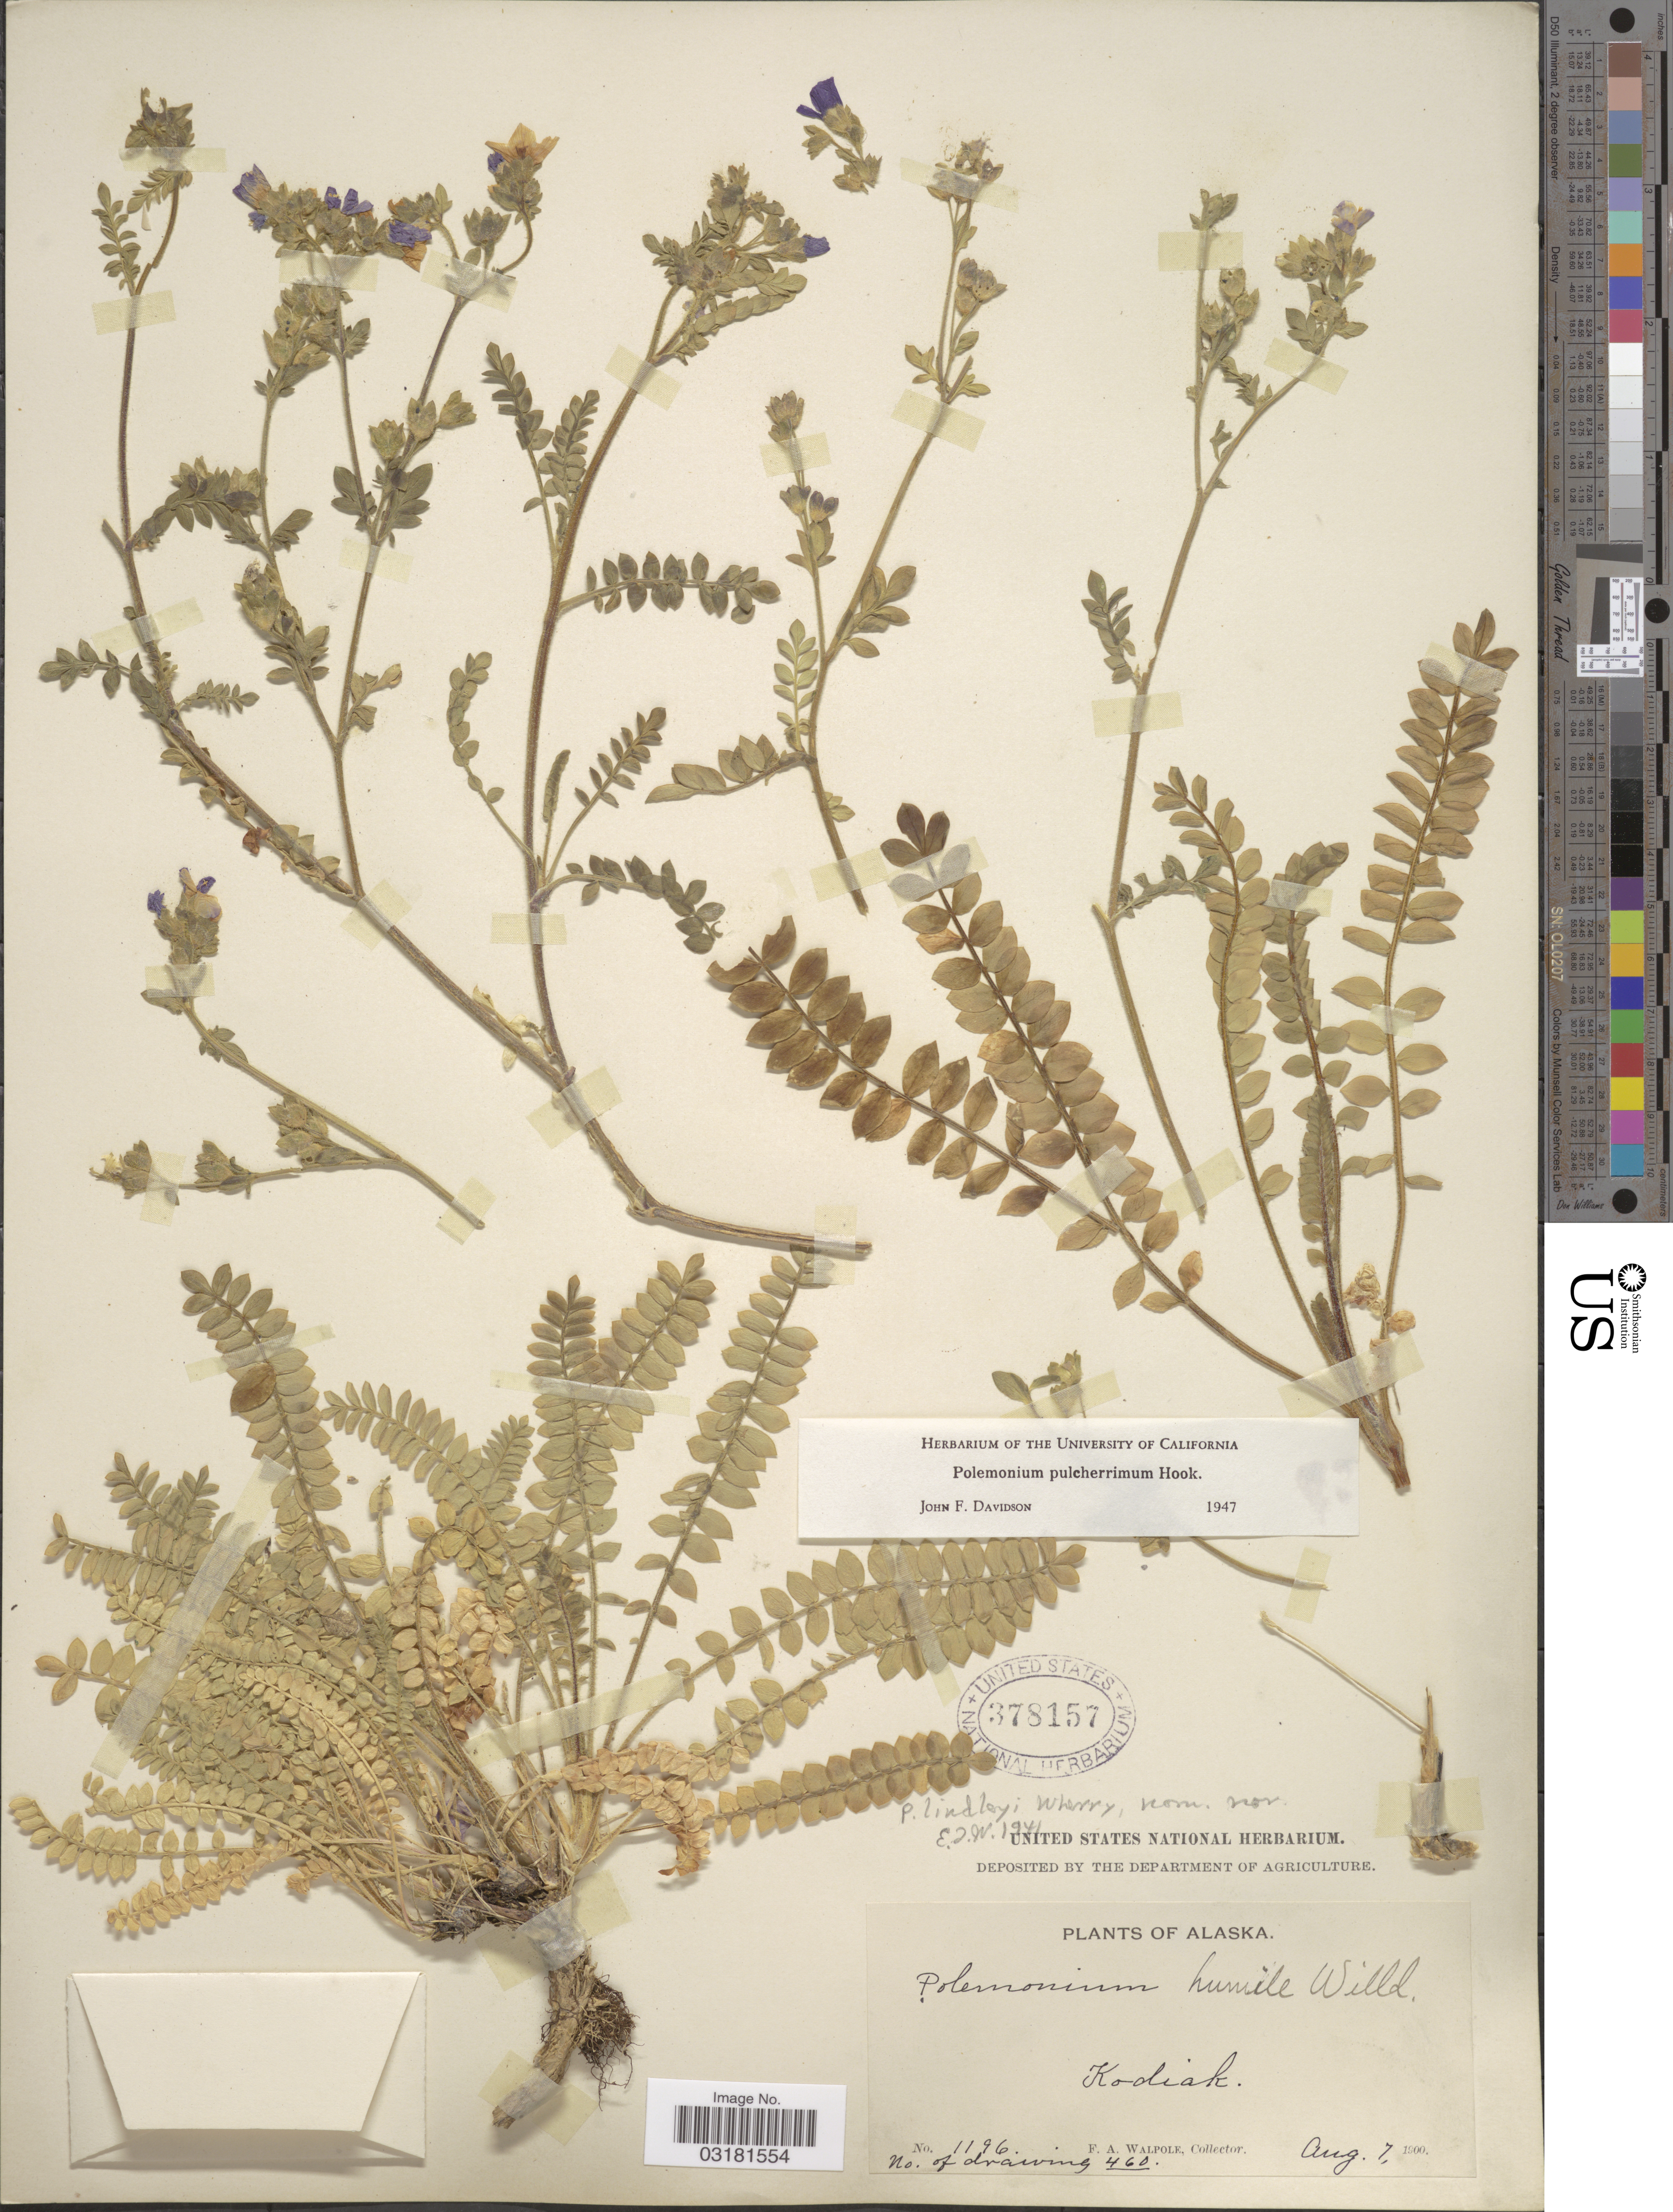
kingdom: Plantae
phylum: Tracheophyta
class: Magnoliopsida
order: Ericales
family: Polemoniaceae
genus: Polemonium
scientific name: Polemonium pulcherrimum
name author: Hook.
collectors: F. Walpole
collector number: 1196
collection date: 1900-08-07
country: United States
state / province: Alaska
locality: Kodiak.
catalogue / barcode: US 378157